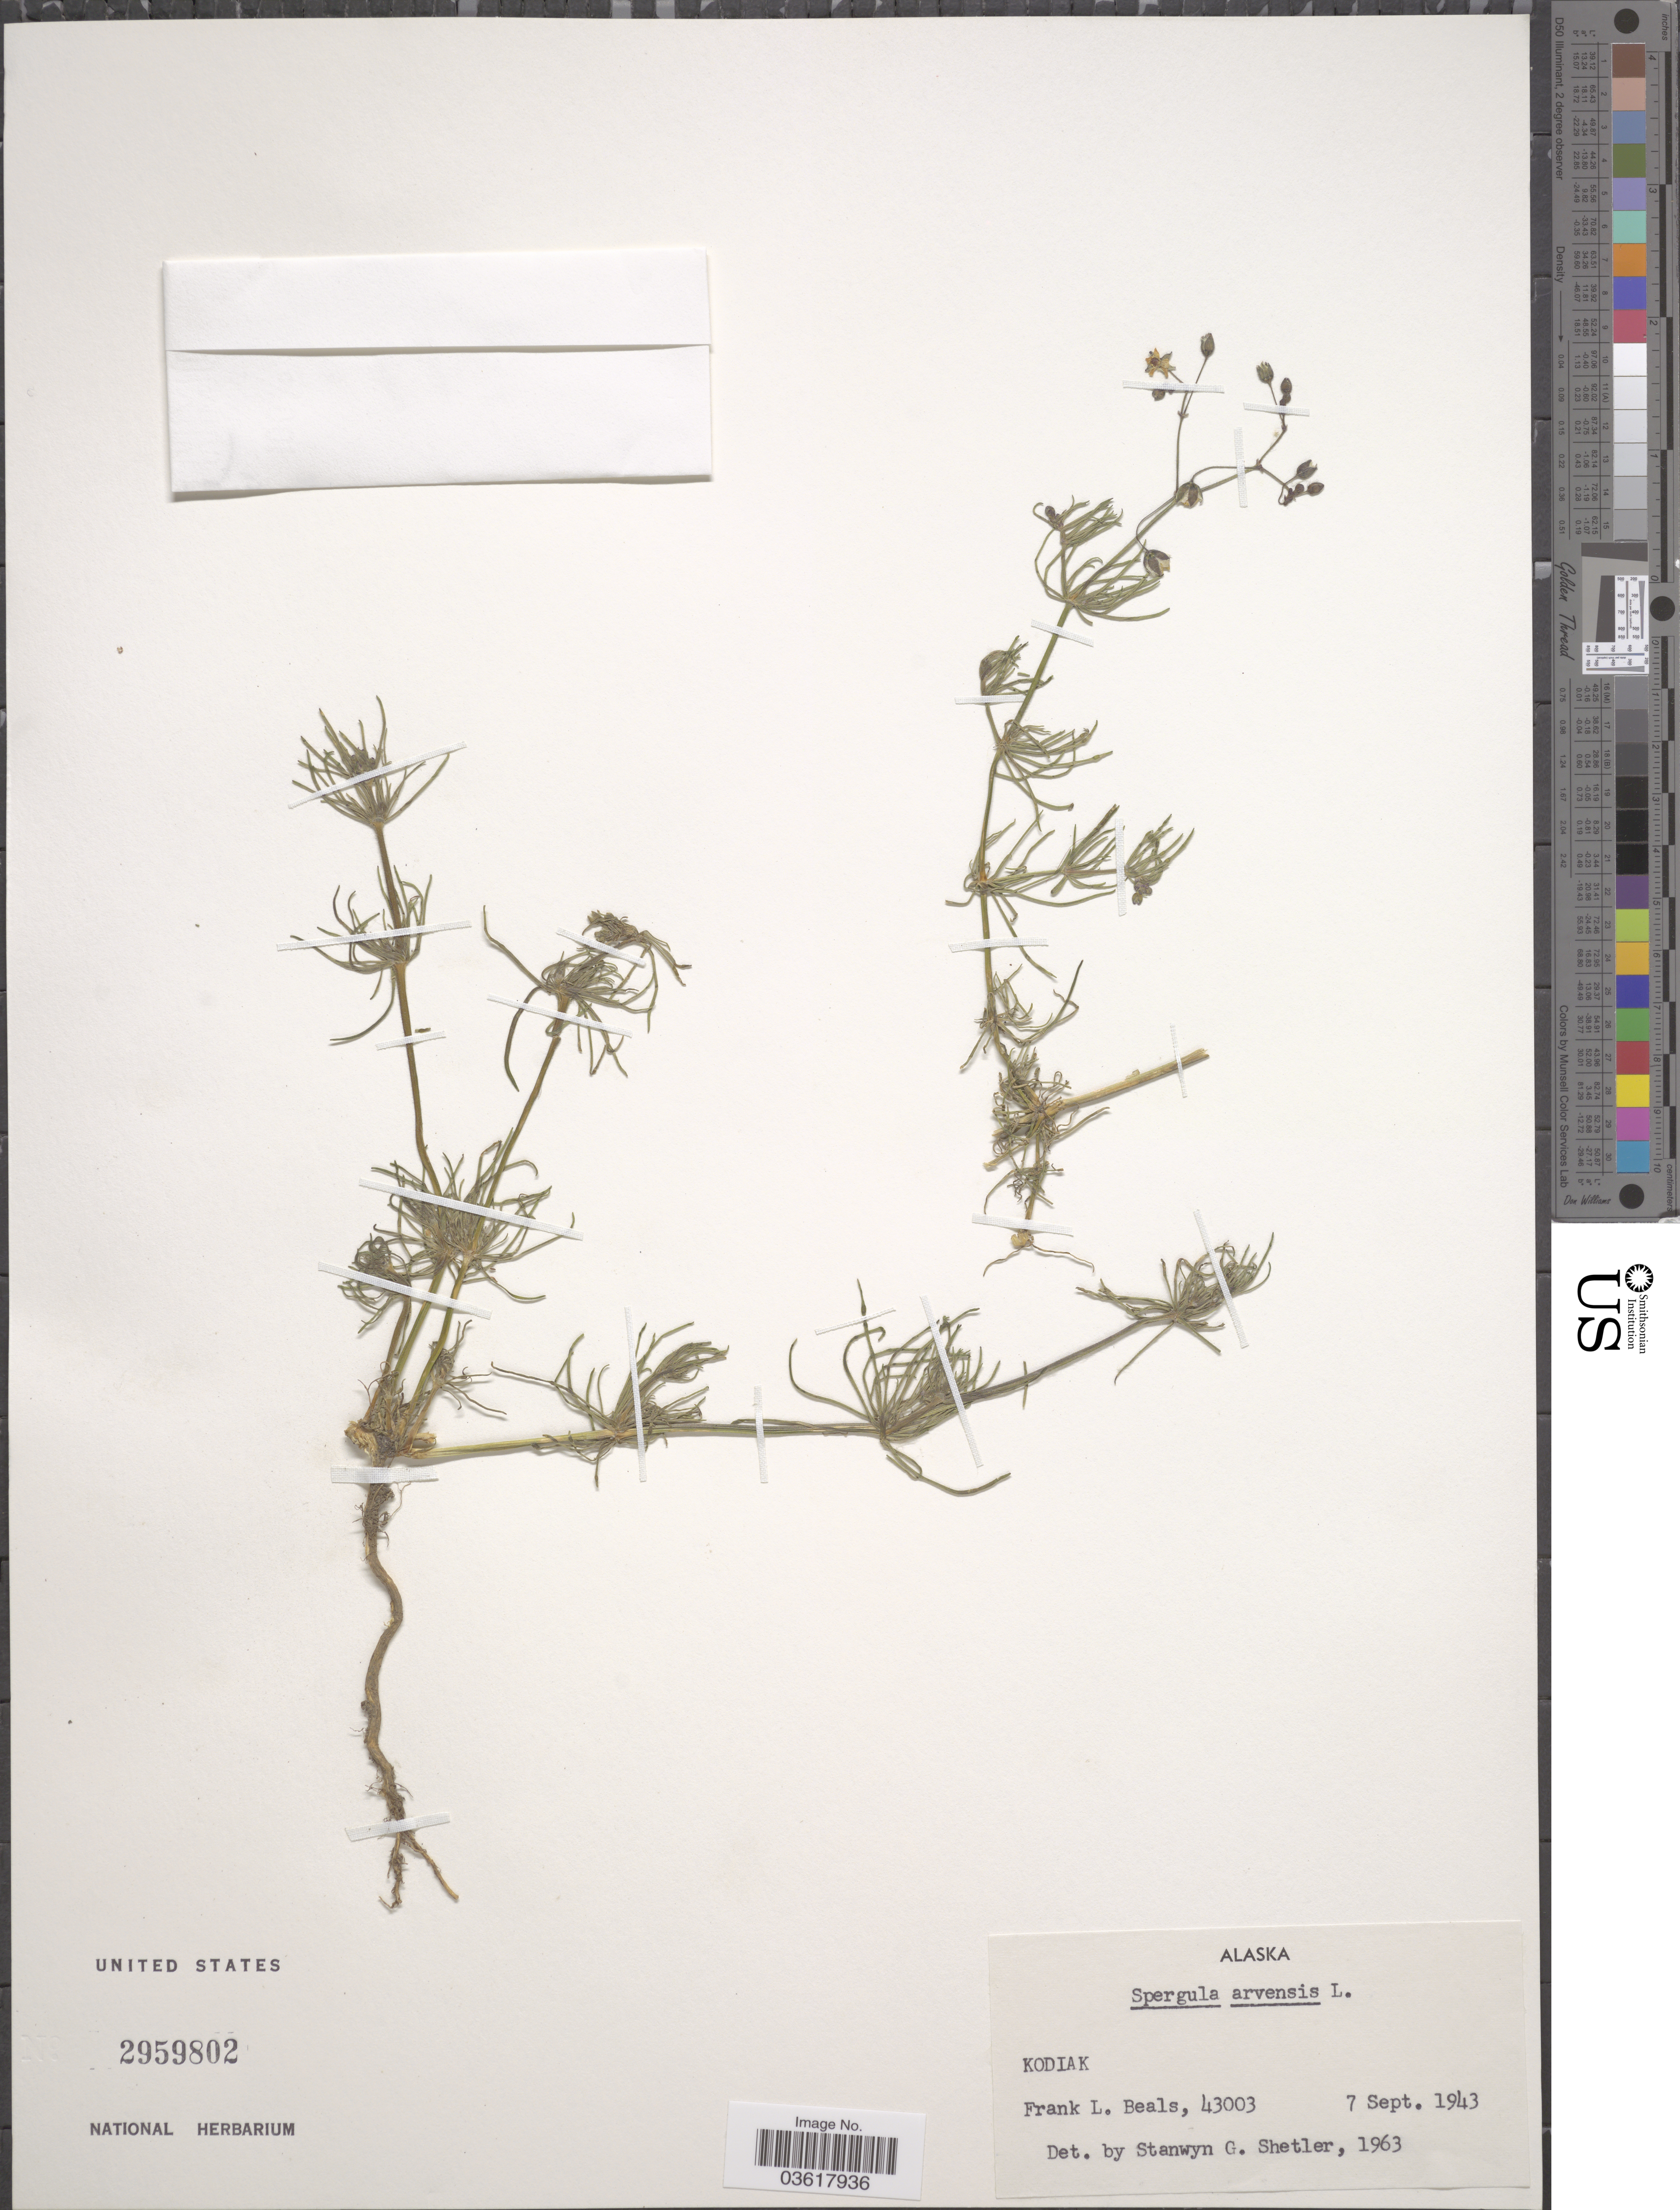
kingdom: Plantae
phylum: Tracheophyta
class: Magnoliopsida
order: Caryophyllales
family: Caryophyllaceae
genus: Spergula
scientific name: Spergula arvensis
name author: L.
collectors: F. Beals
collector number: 43003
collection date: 1943-09-07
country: United States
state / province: Alaska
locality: Kodiak.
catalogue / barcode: US 2959802